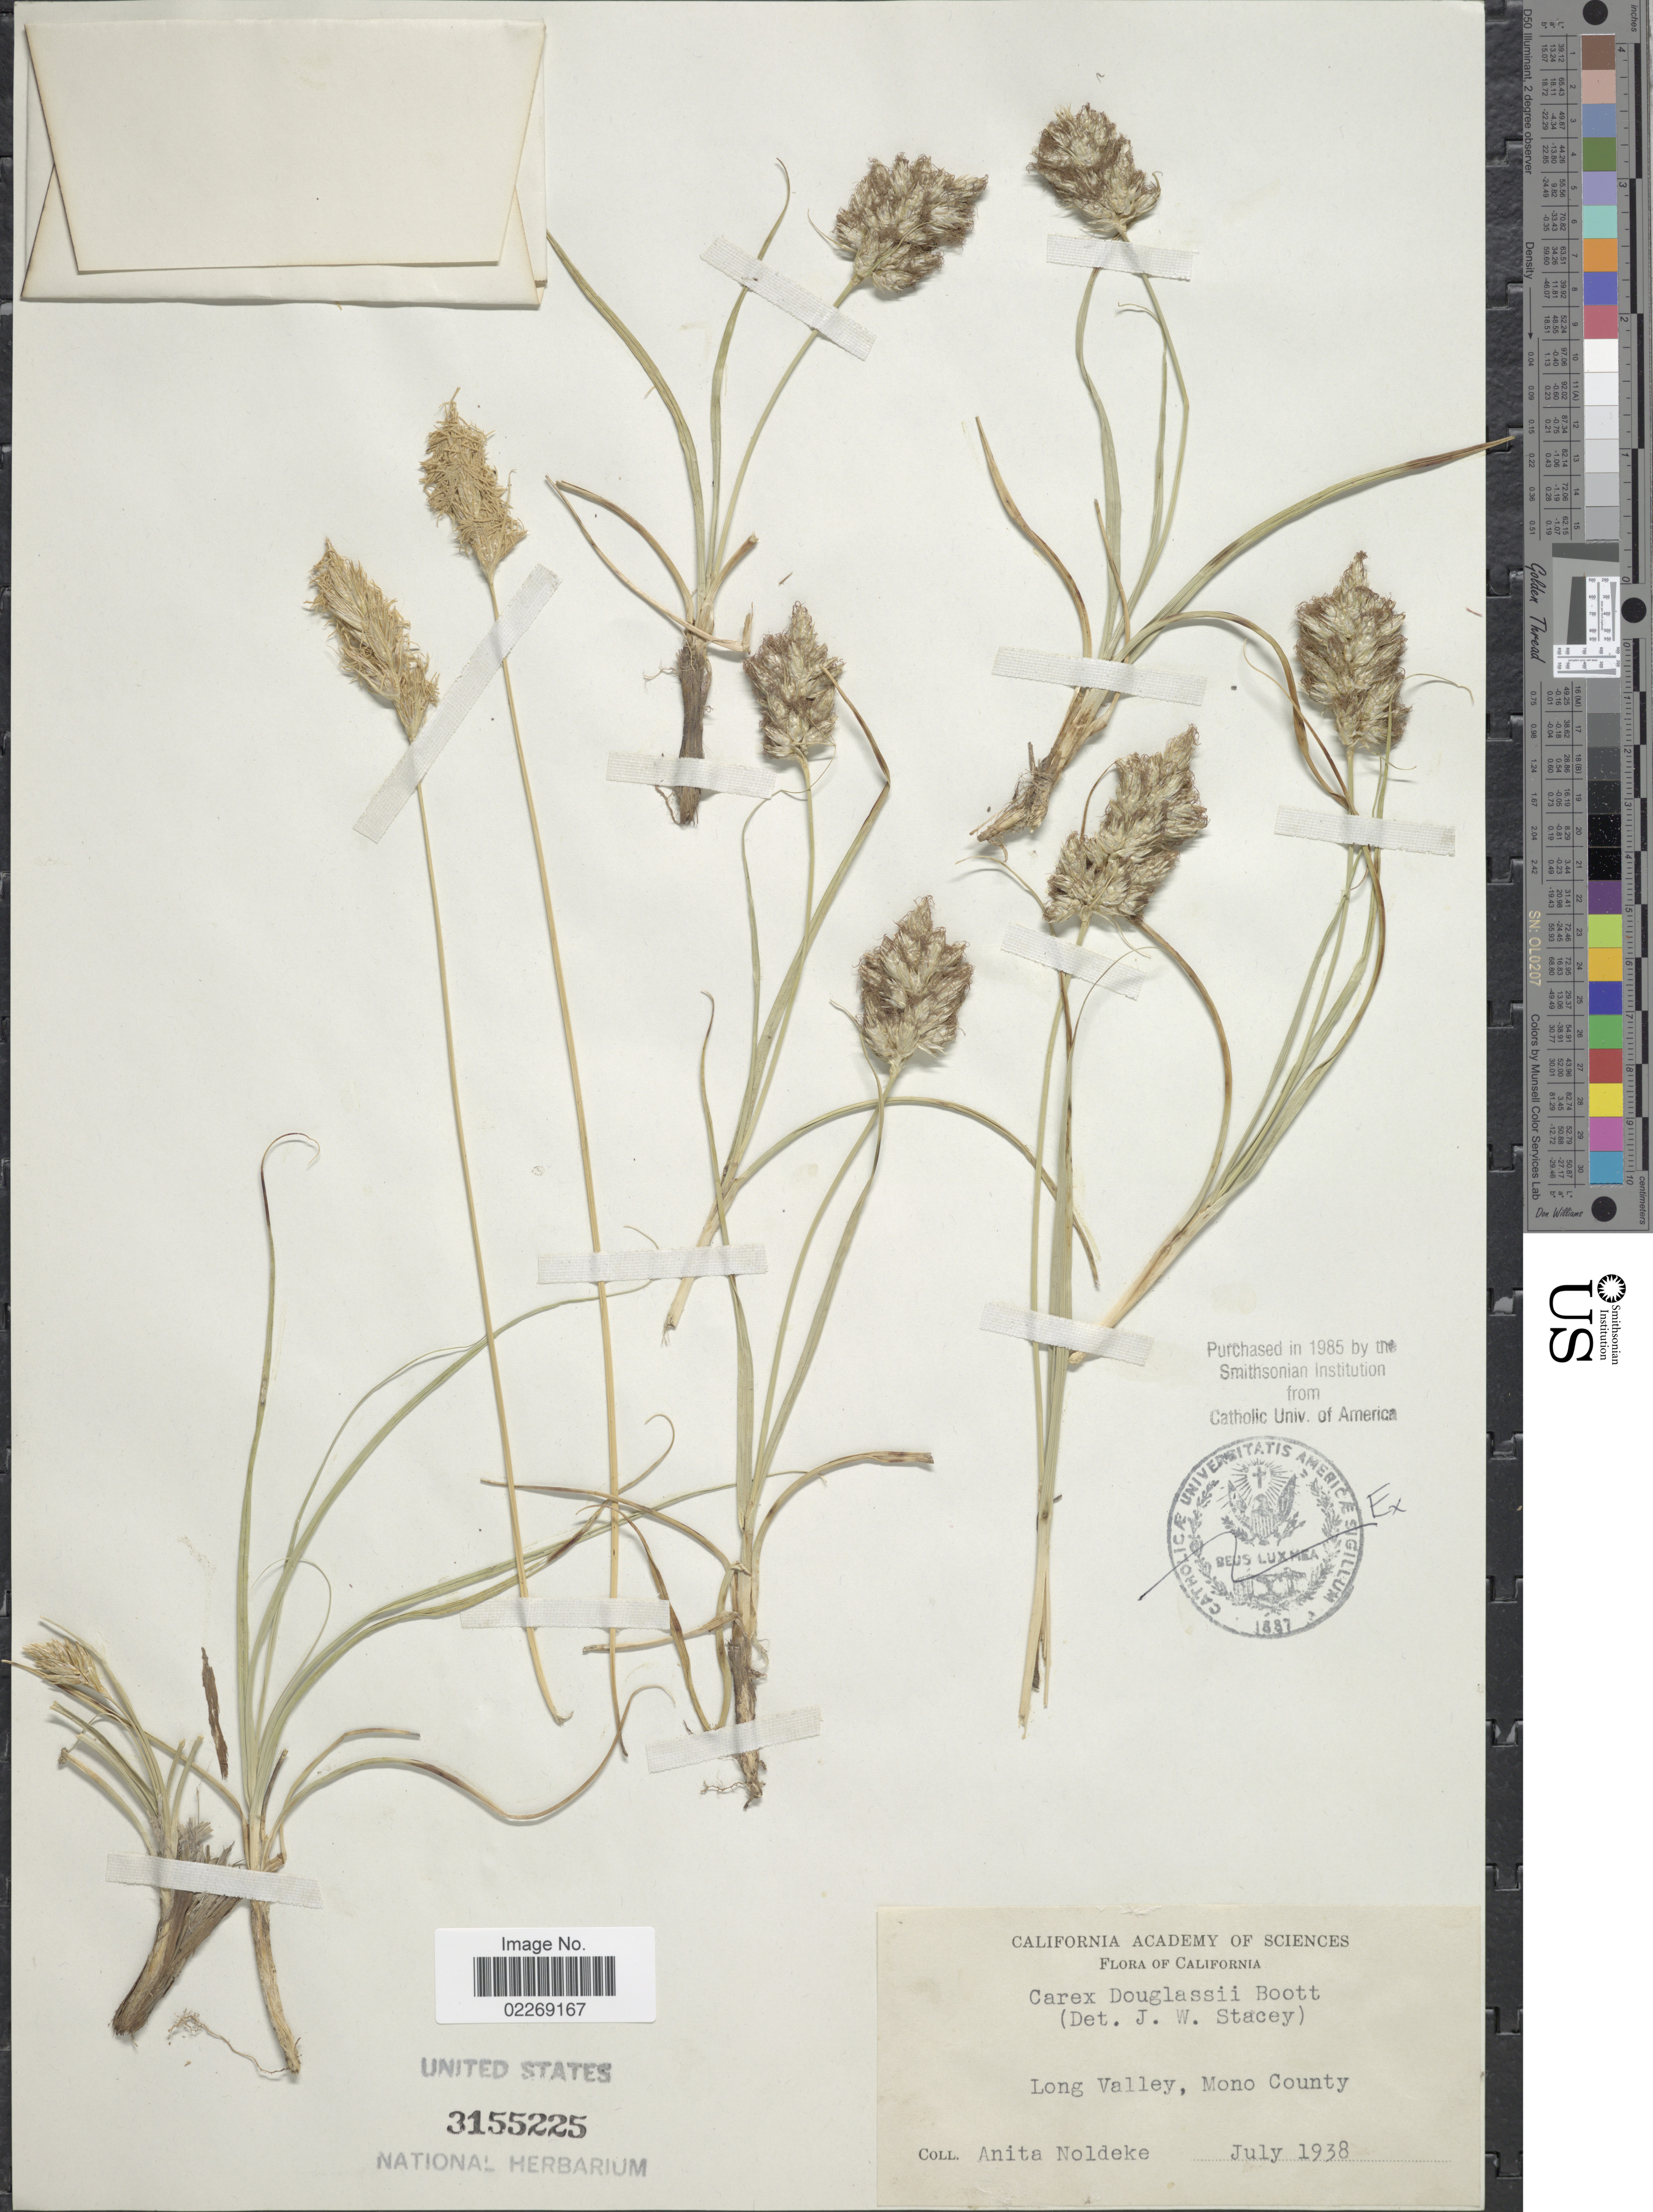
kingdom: Plantae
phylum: Tracheophyta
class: Liliopsida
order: Poales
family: Cyperaceae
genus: Carex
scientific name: Carex douglasii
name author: Boott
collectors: A. Noldeke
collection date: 1938-07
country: United States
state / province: California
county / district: Mono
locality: Long Valley, Mono County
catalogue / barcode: US 3155225